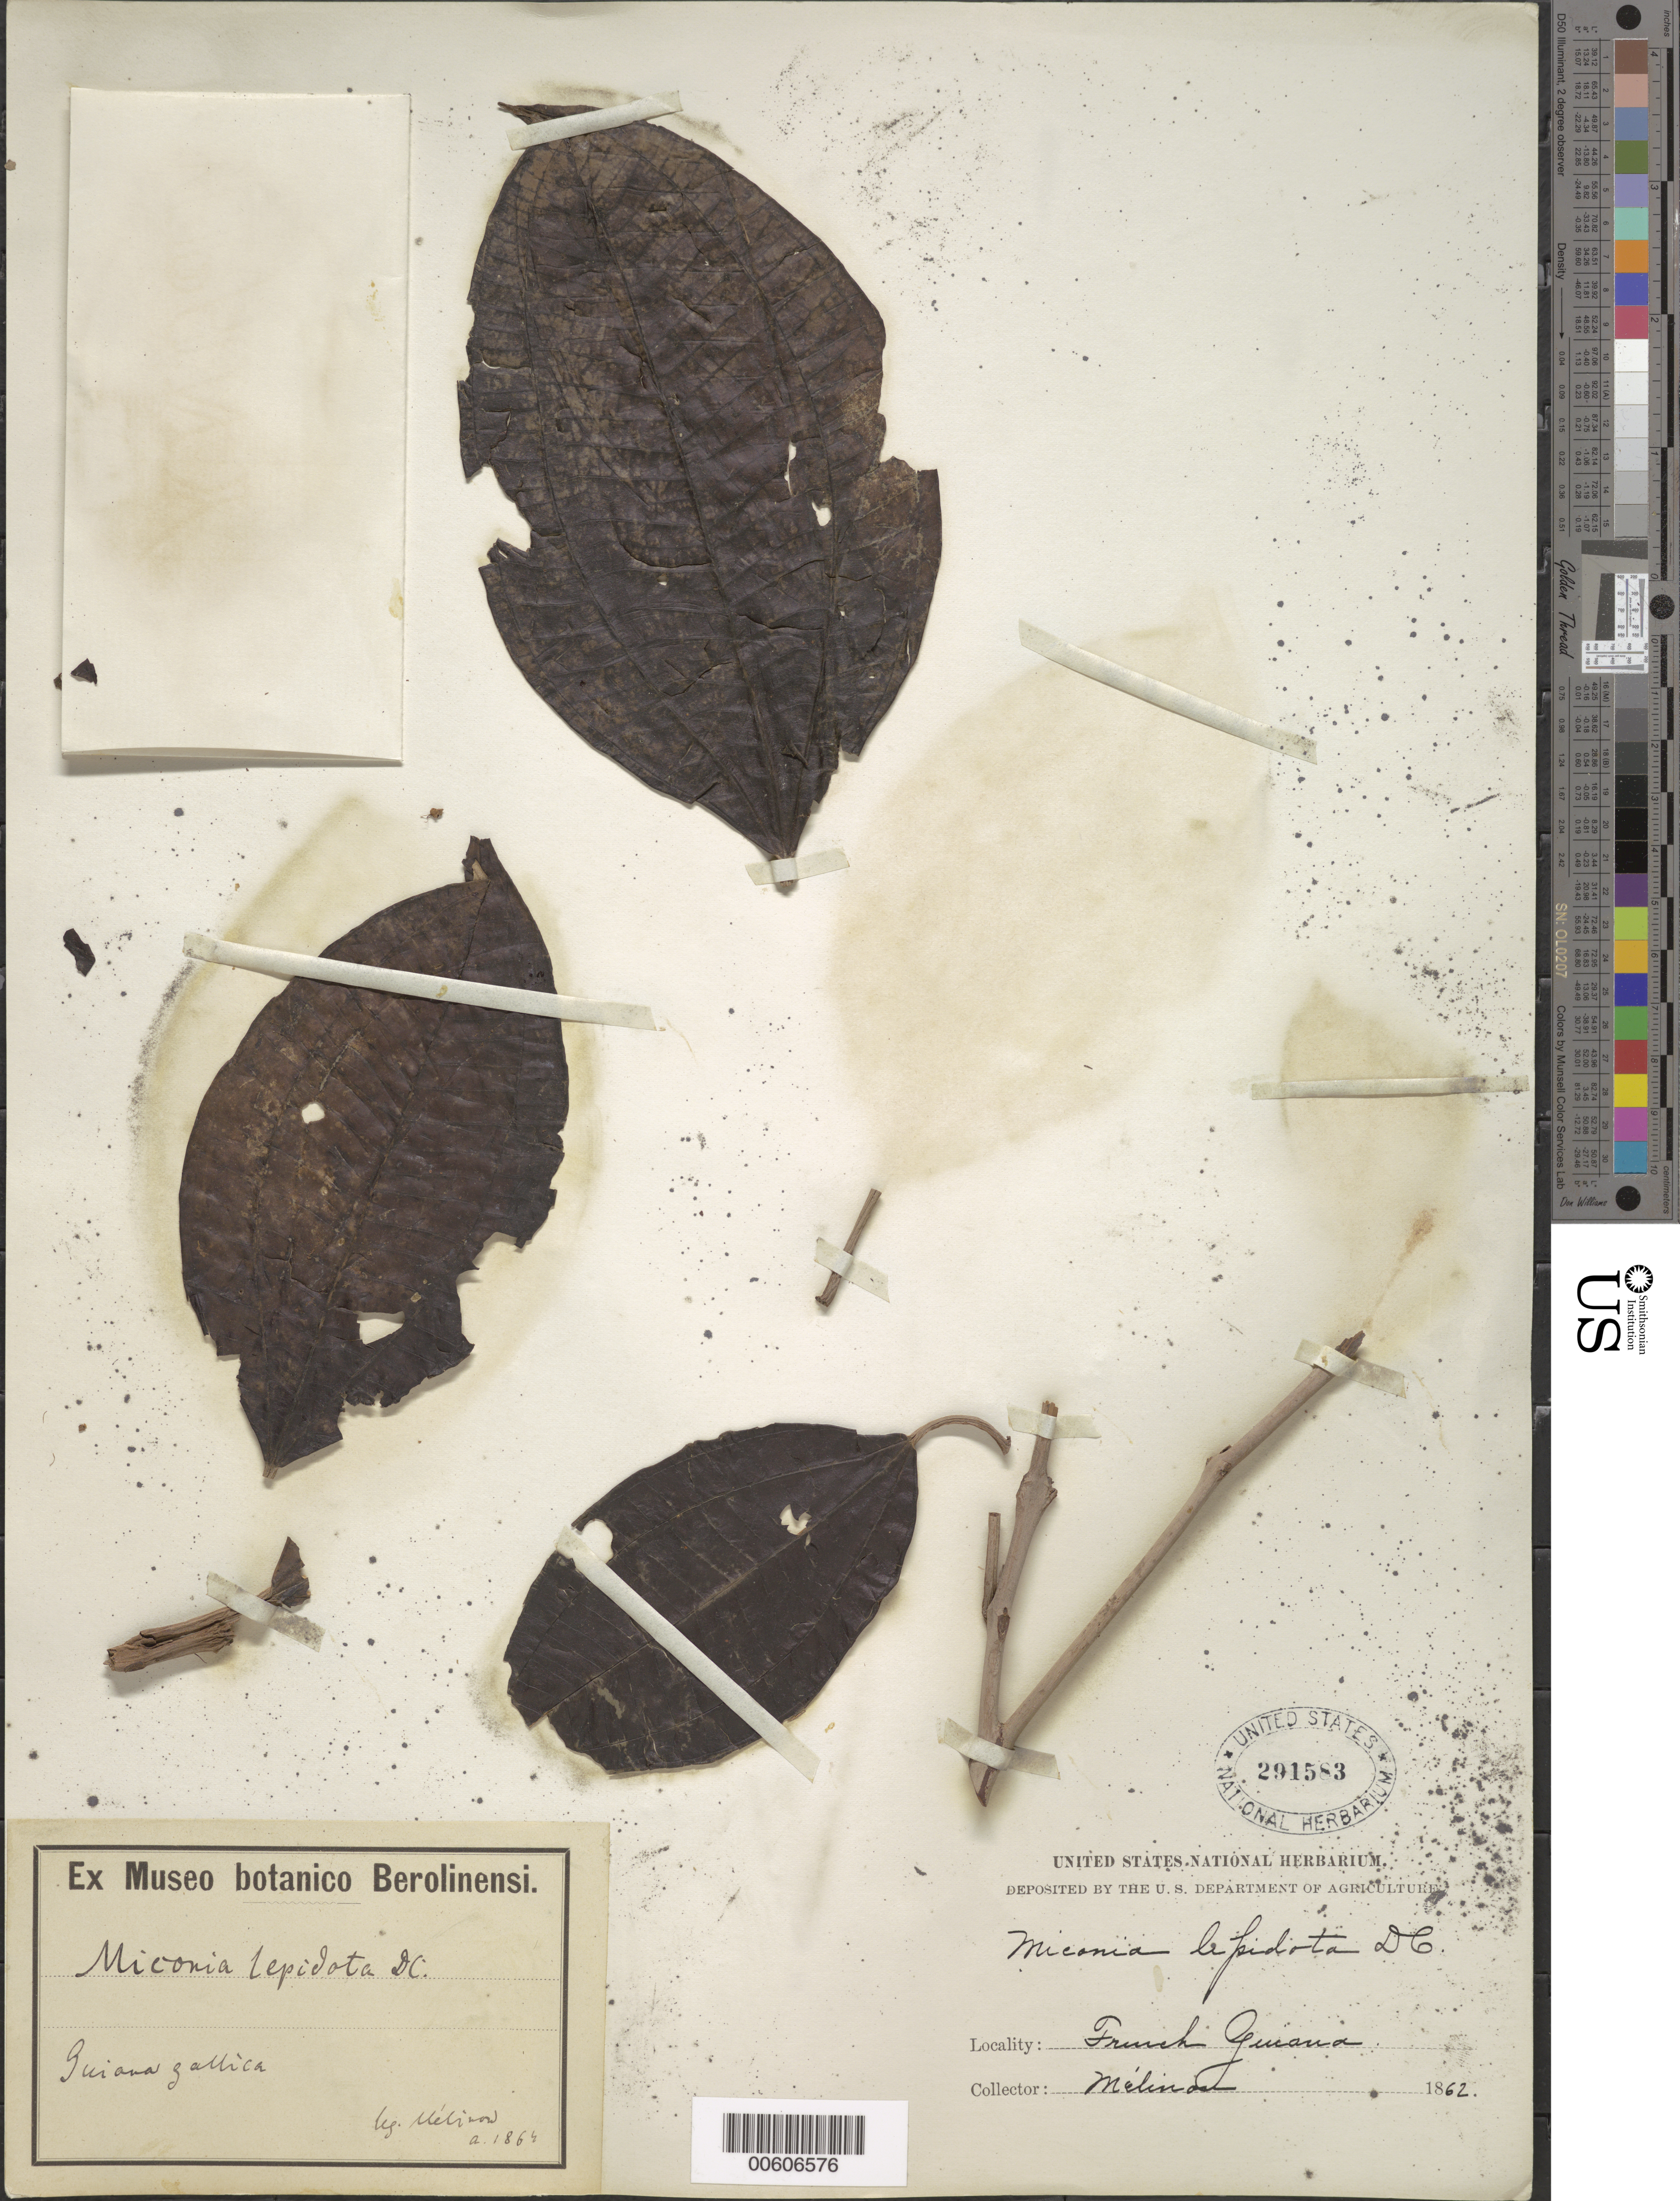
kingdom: Plantae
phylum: Tracheophyta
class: Magnoliopsida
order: Myrtales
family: Melastomataceae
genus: Miconia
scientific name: Miconia lepidota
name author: Schrank & Mart. ex DC.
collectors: E. Mélinon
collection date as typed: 1862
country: French Guiana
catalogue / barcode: US 291583